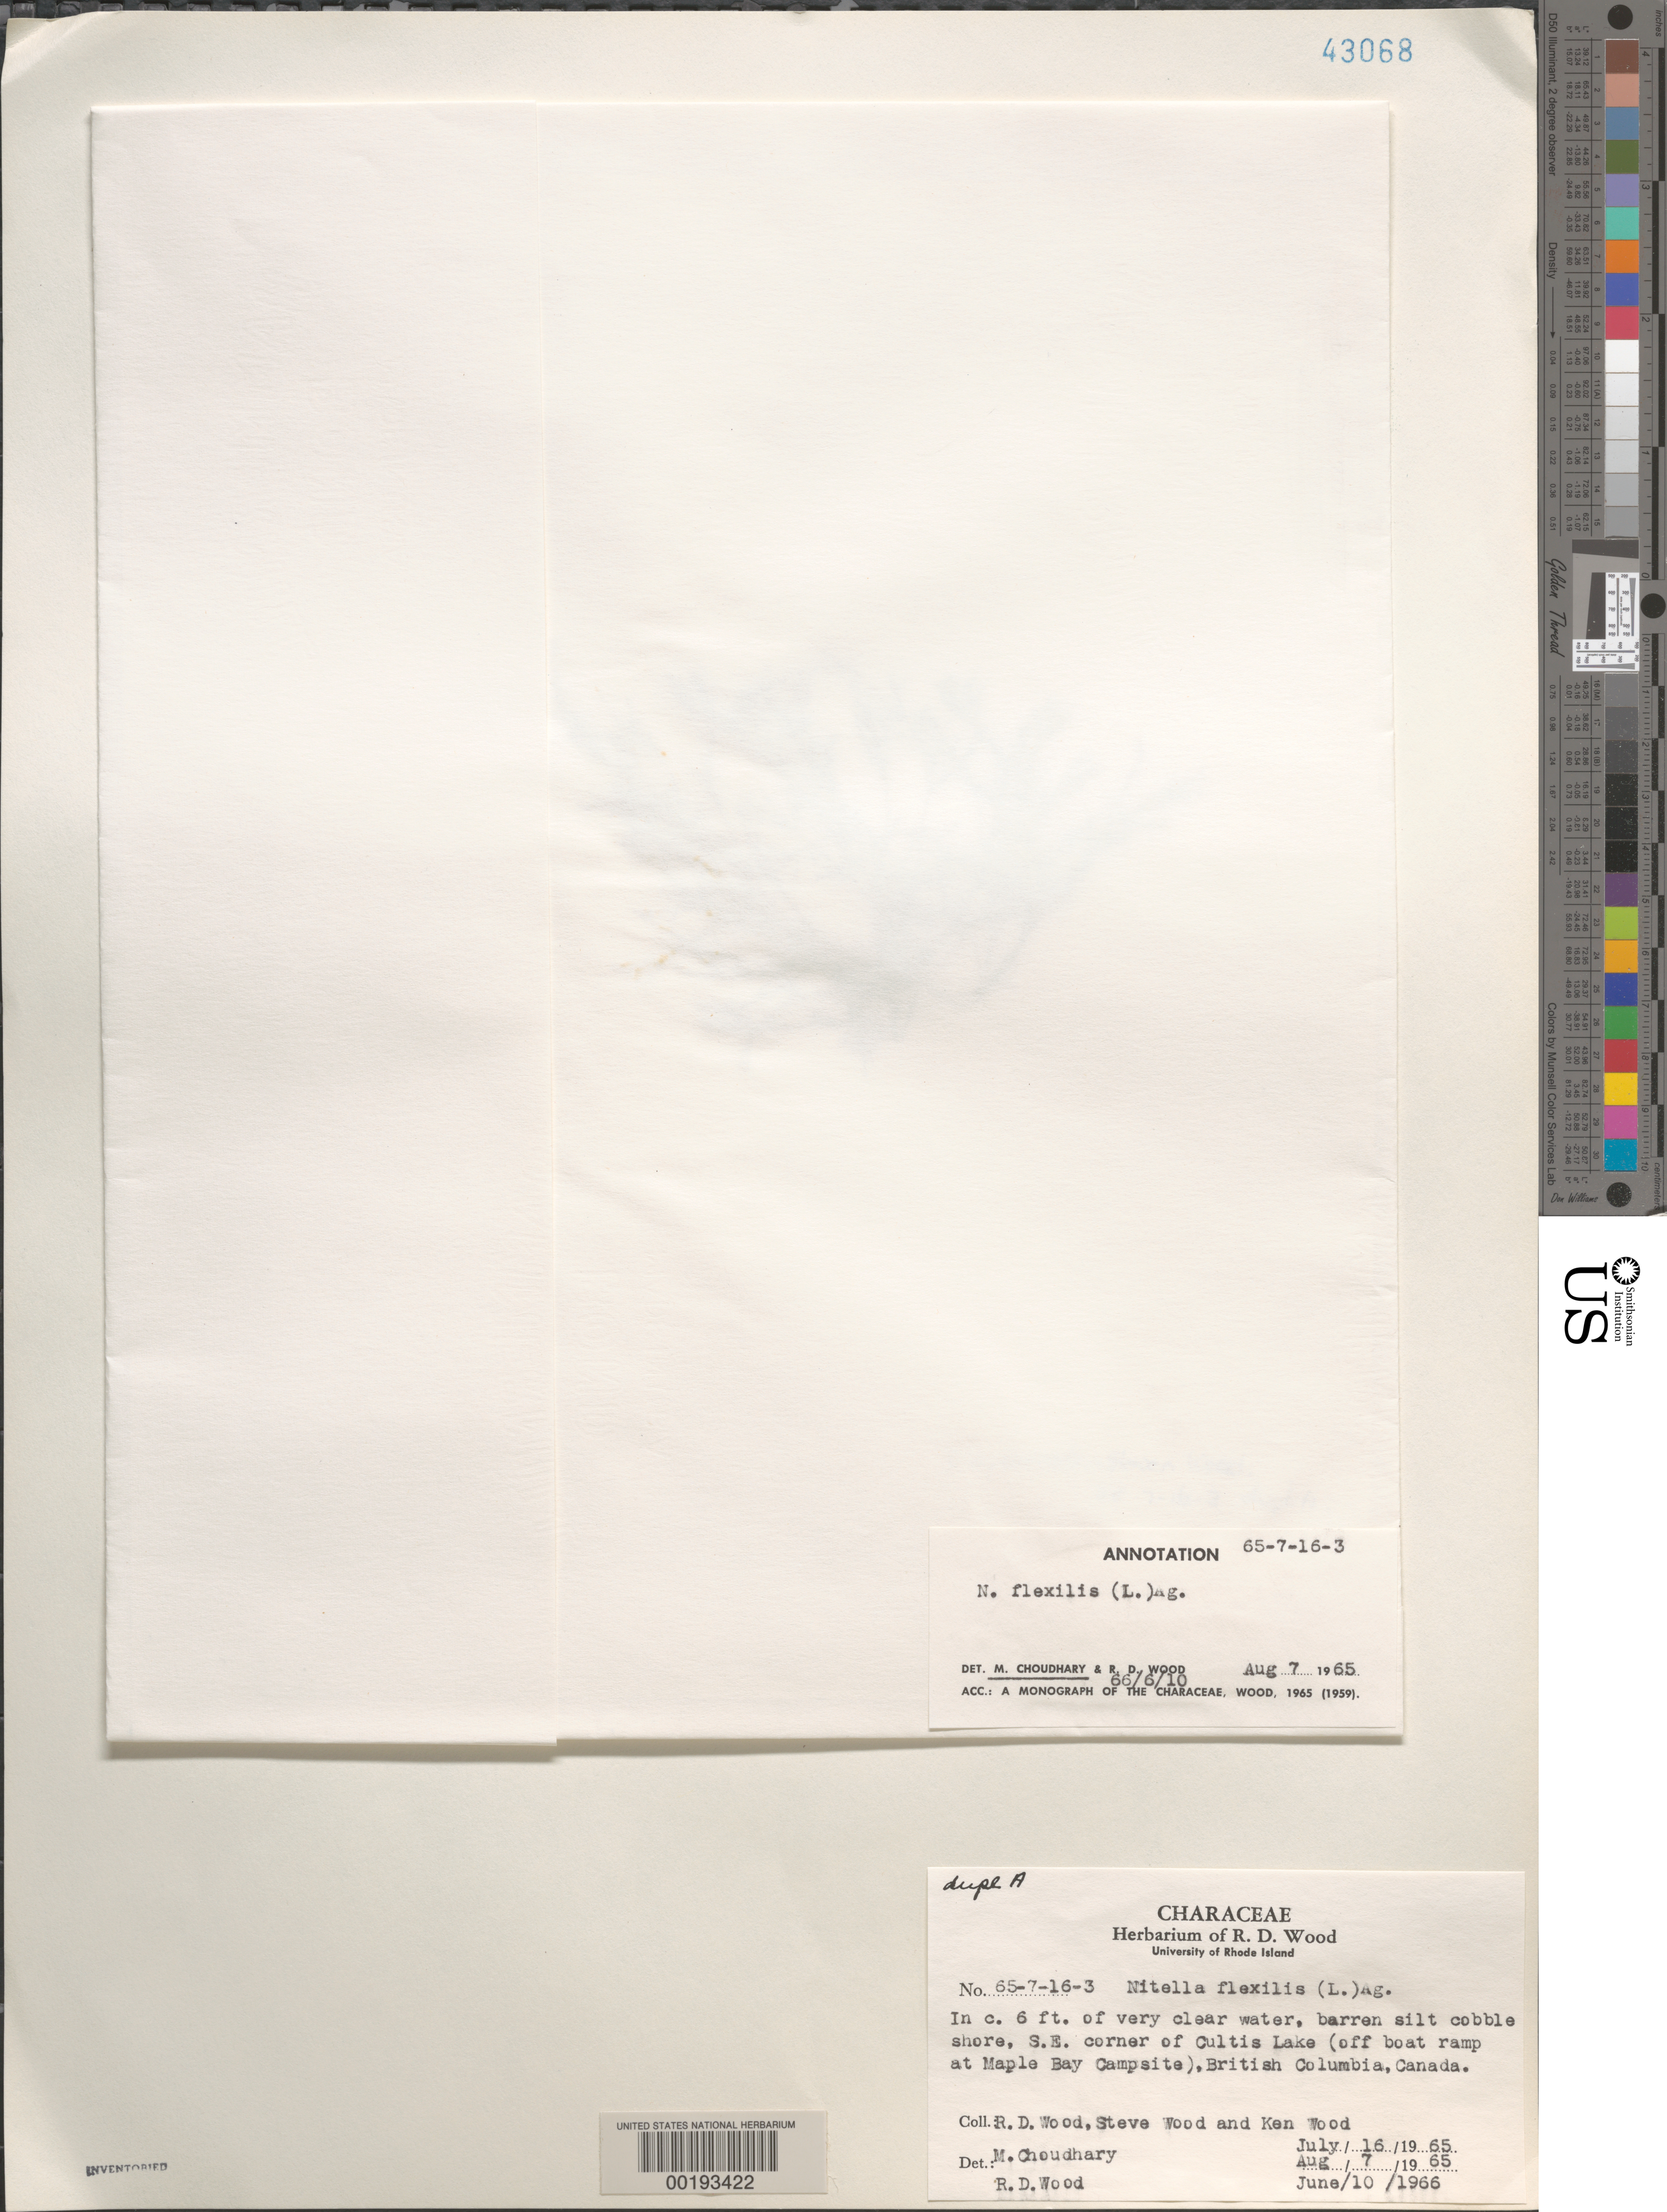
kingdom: Plantae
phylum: Charophyta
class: Charophyceae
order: Charales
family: Characeae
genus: Nitella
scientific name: Nitella flexilis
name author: (L.) C. Agardh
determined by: Wood, R. D.; Choudhary, M. C.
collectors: R. Wood, S. Wood & K. Wood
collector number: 65-7-16-3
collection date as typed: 16 Jul 1965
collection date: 1965-07-16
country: Canada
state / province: British Columbia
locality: Maple Bay campsite, Cultis Lake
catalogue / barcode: US 43068